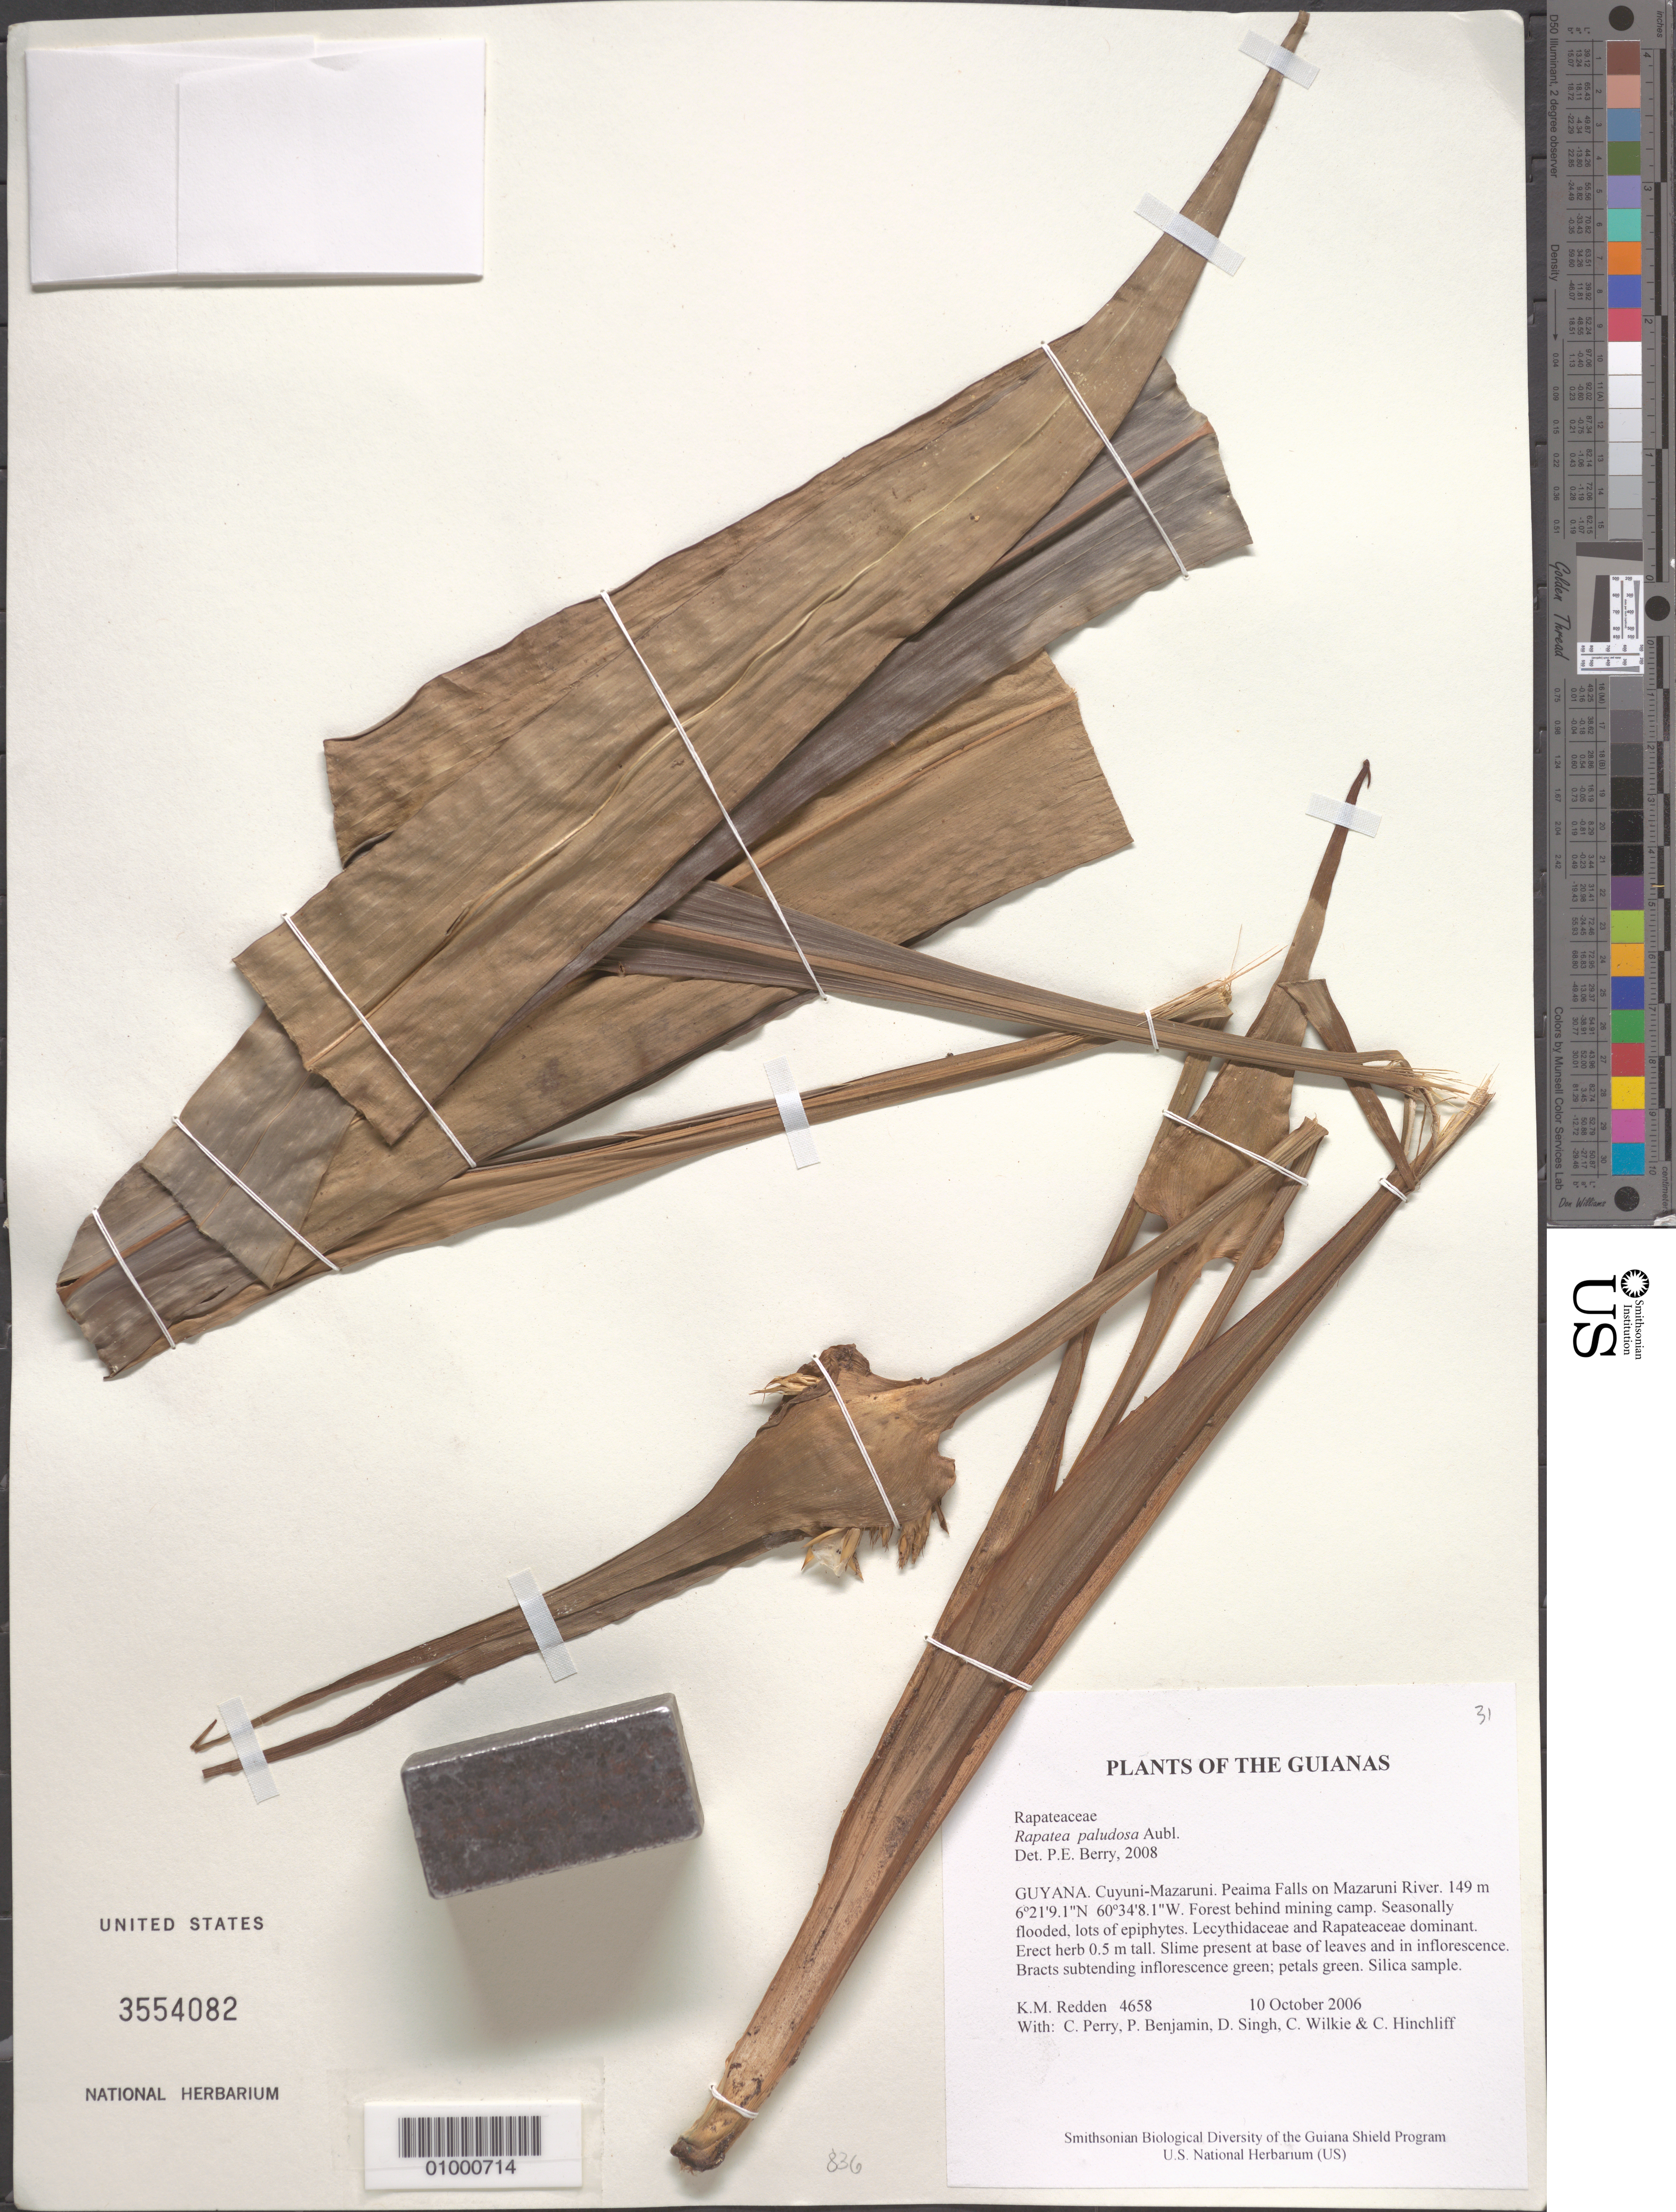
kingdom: Plantae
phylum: Tracheophyta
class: Liliopsida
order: Poales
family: Rapateaceae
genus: Rapatea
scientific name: Rapatea paludosa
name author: Aubl.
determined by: Berry, P. E., (WIS), University of Wisconsin - Madison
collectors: K. M. Redden, C. Perry, P. Benjamin, D. Singh, C. Wilkie & C. E. Hinchliff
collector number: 4658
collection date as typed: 10 October 2006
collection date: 2006-10-10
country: Guyana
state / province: Cuyuni-Mazaruni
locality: Peaima Falls on Mazaruni River.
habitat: Forest behind mining camp. Seasonally flooded, lots of epiphytes. Lecythidaceae and Rapateaceae dominant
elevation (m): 149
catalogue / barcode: US 3554082